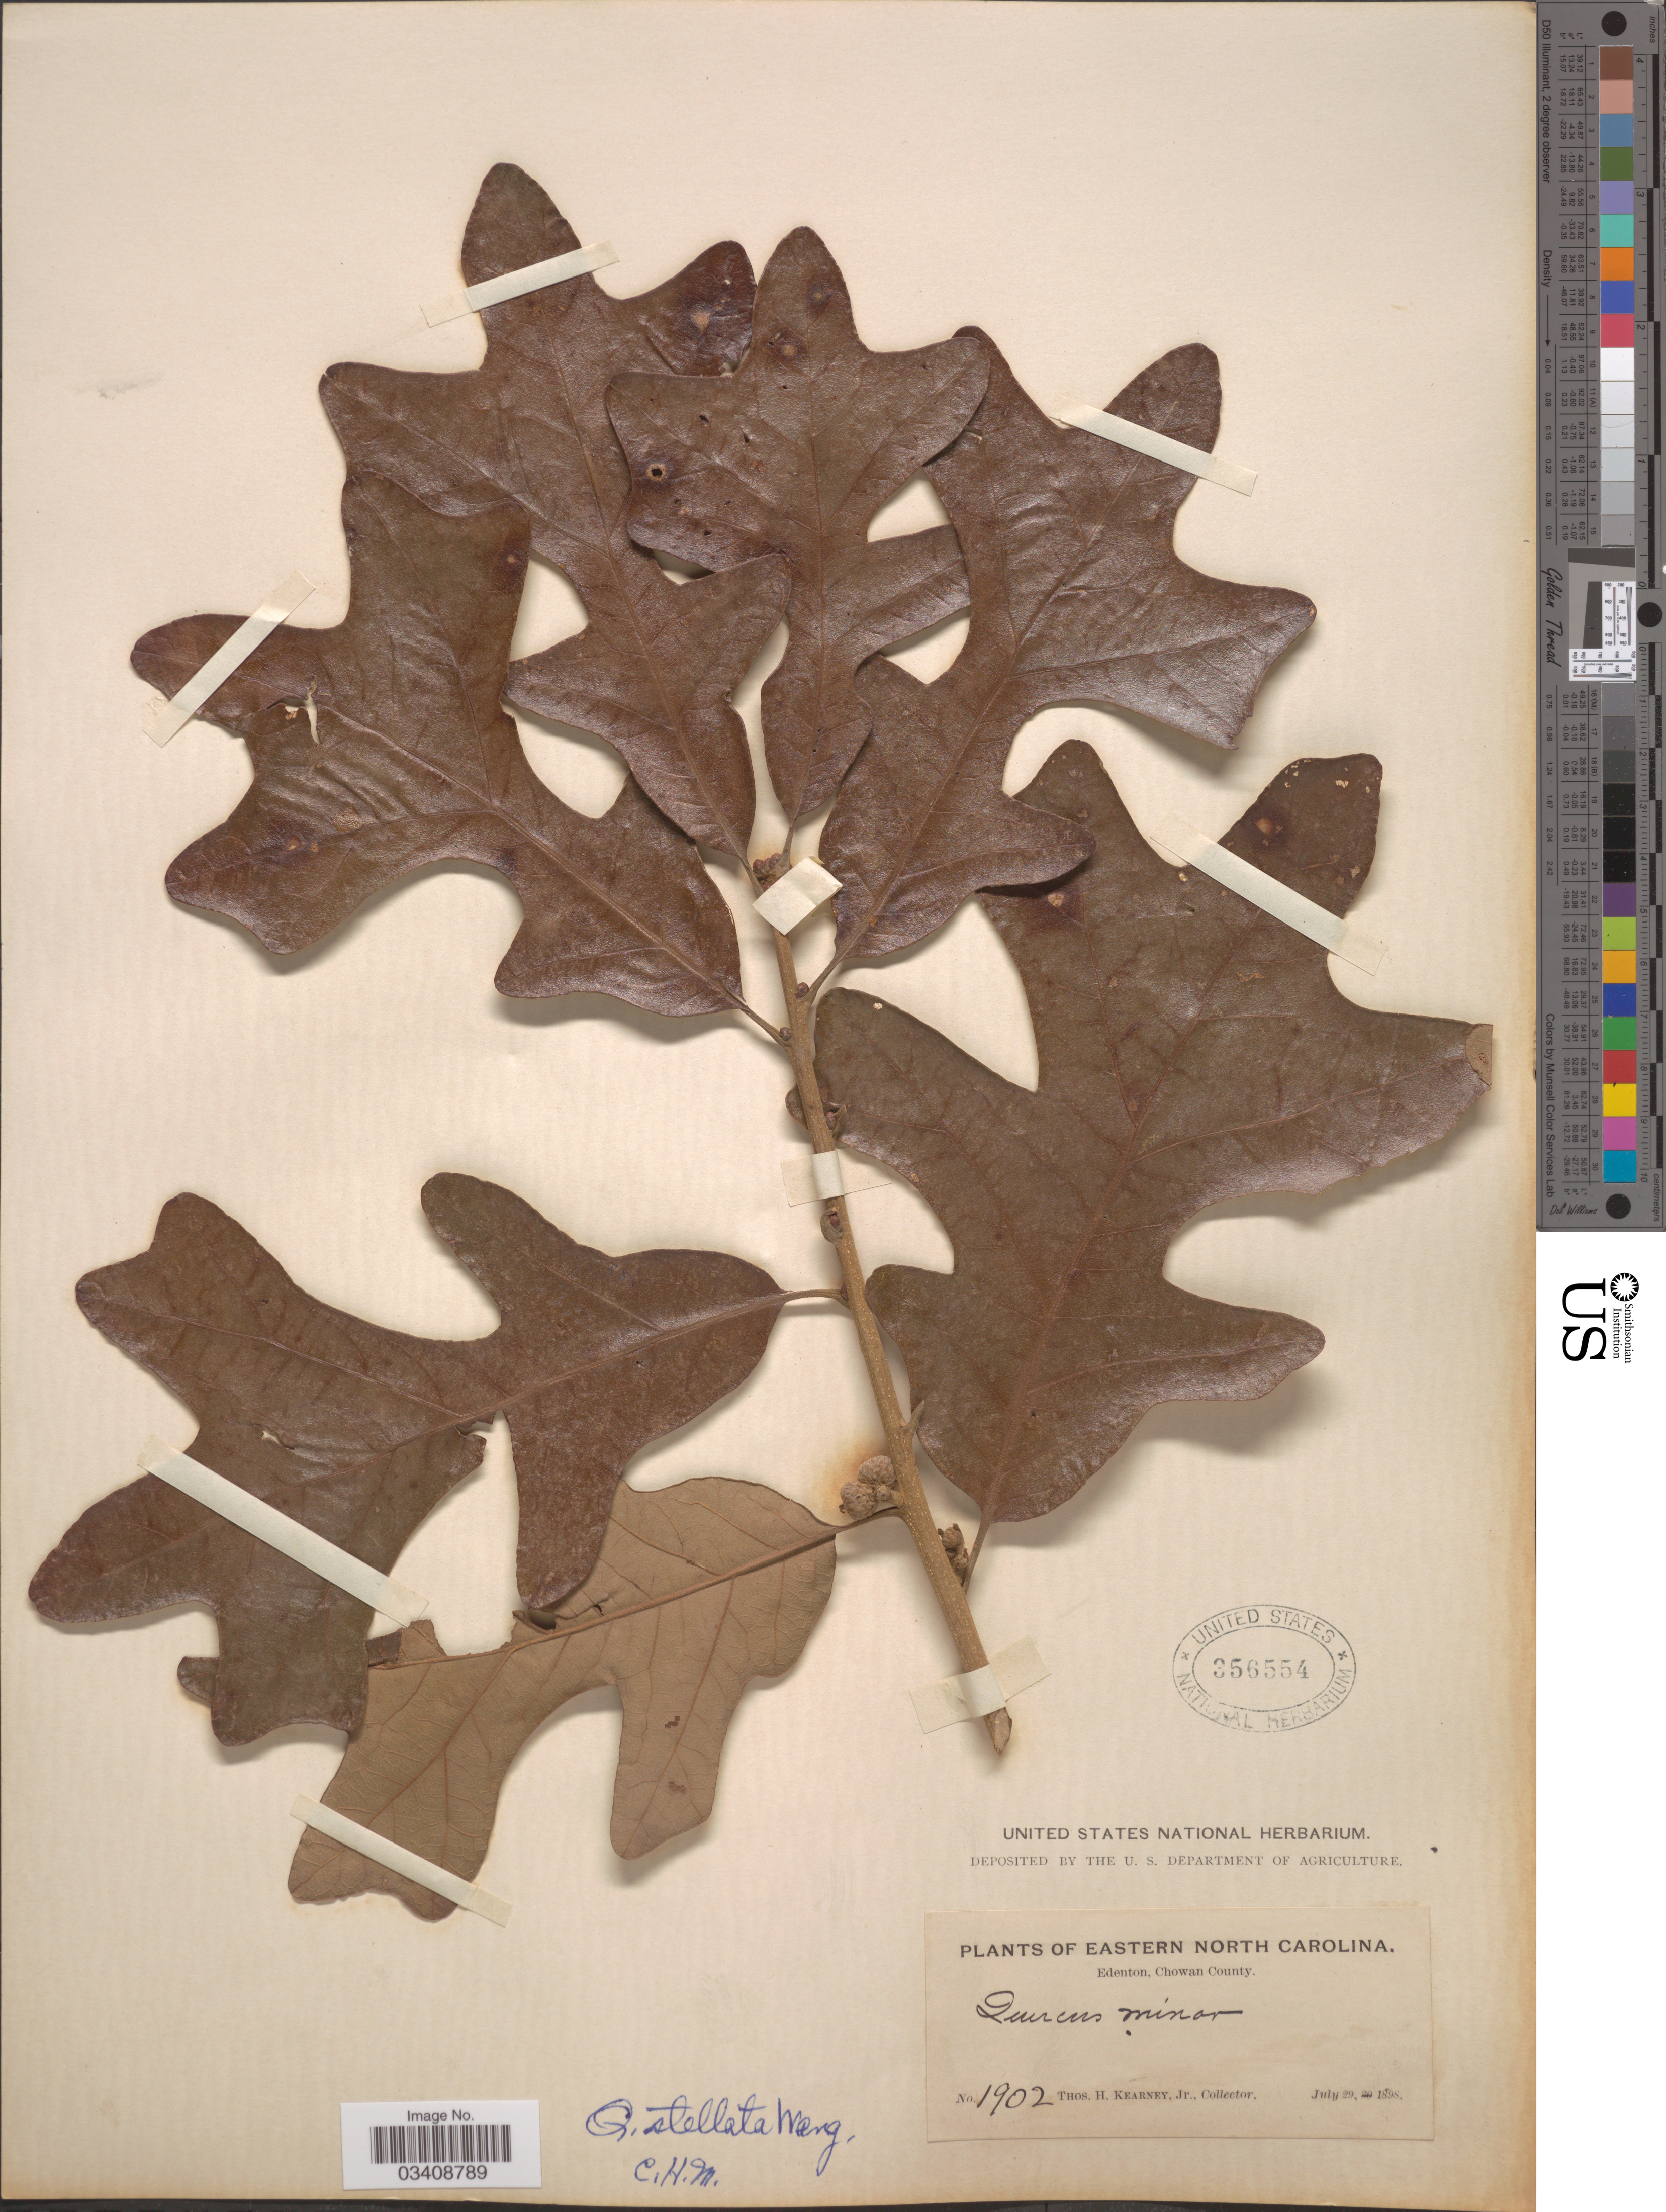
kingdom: Plantae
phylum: Tracheophyta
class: Magnoliopsida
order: Fagales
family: Fagaceae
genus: Quercus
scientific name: Quercus stellata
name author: Wangenh.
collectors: T. H. Kearney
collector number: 1902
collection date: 1898-07-29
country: United States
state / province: North Carolina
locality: Edenton, Chowan County.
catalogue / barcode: US 356554